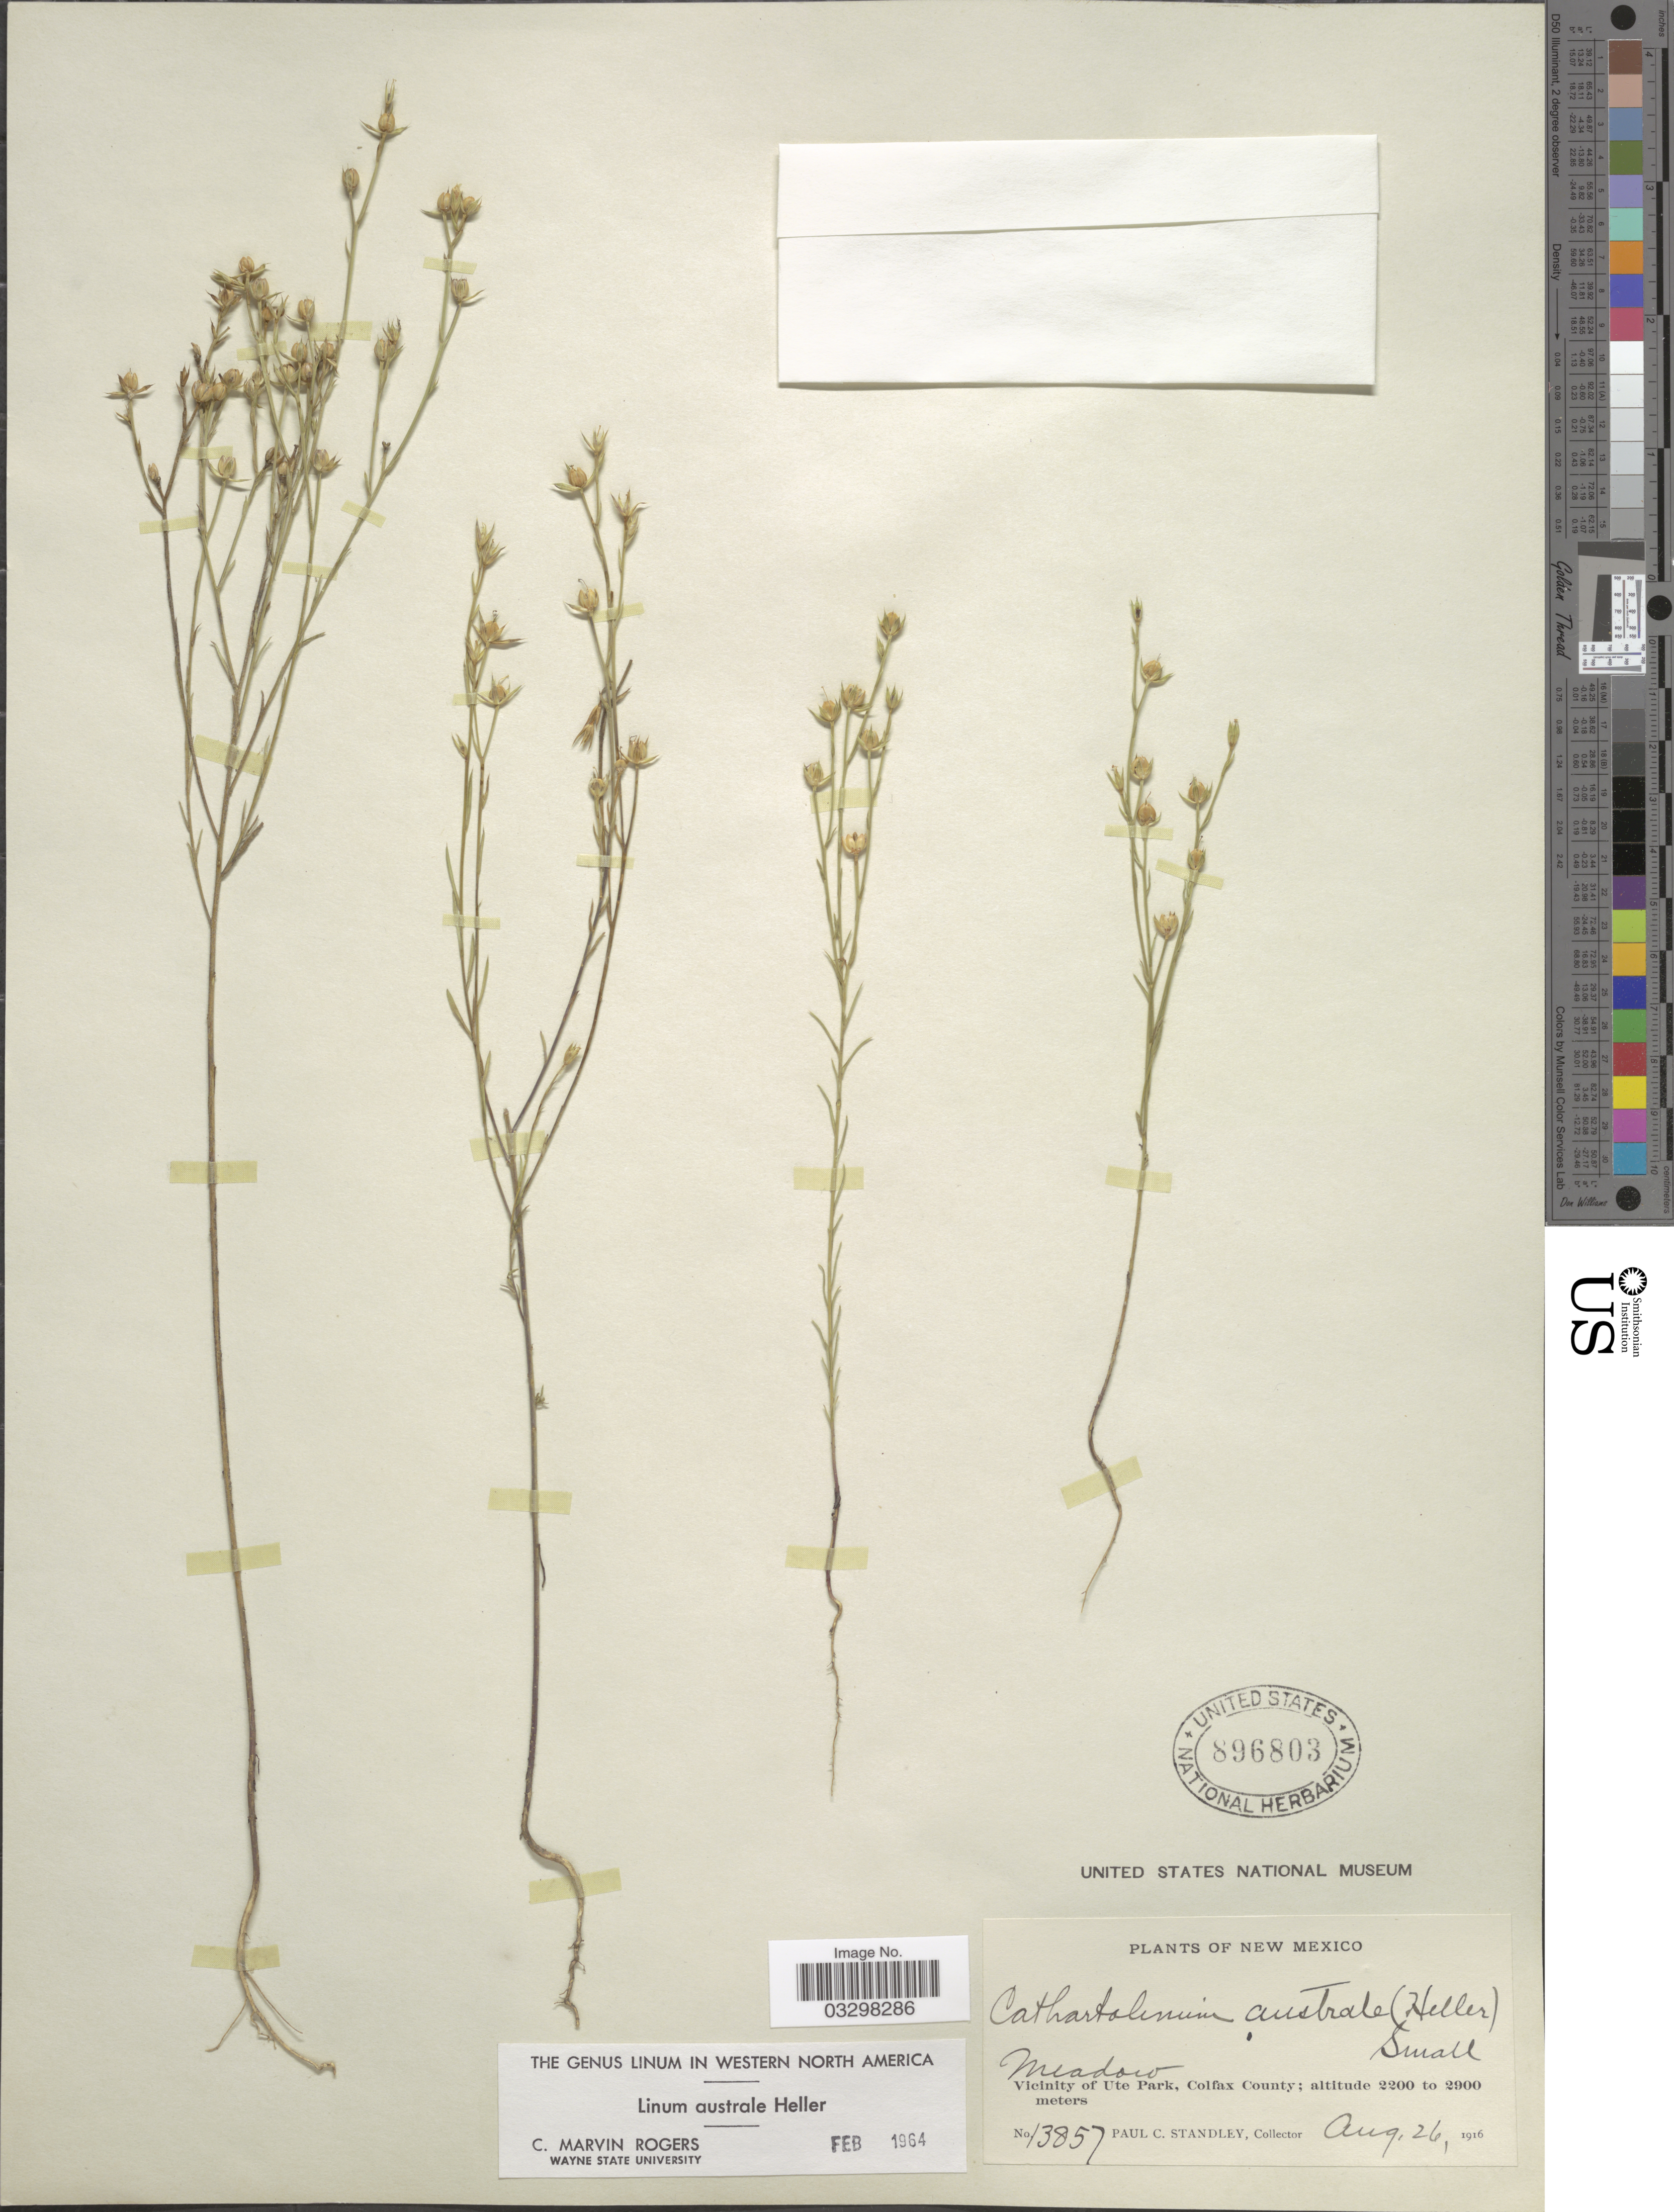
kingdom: Plantae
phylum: Tracheophyta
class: Magnoliopsida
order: Malpighiales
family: Linaceae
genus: Linum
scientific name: Linum australe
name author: A. Heller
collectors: P. C. Standley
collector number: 13857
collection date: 1916-08-26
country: United States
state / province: New Mexico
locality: Vicinity of Ute Park, Colfax County.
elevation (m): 2200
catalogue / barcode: US 896803